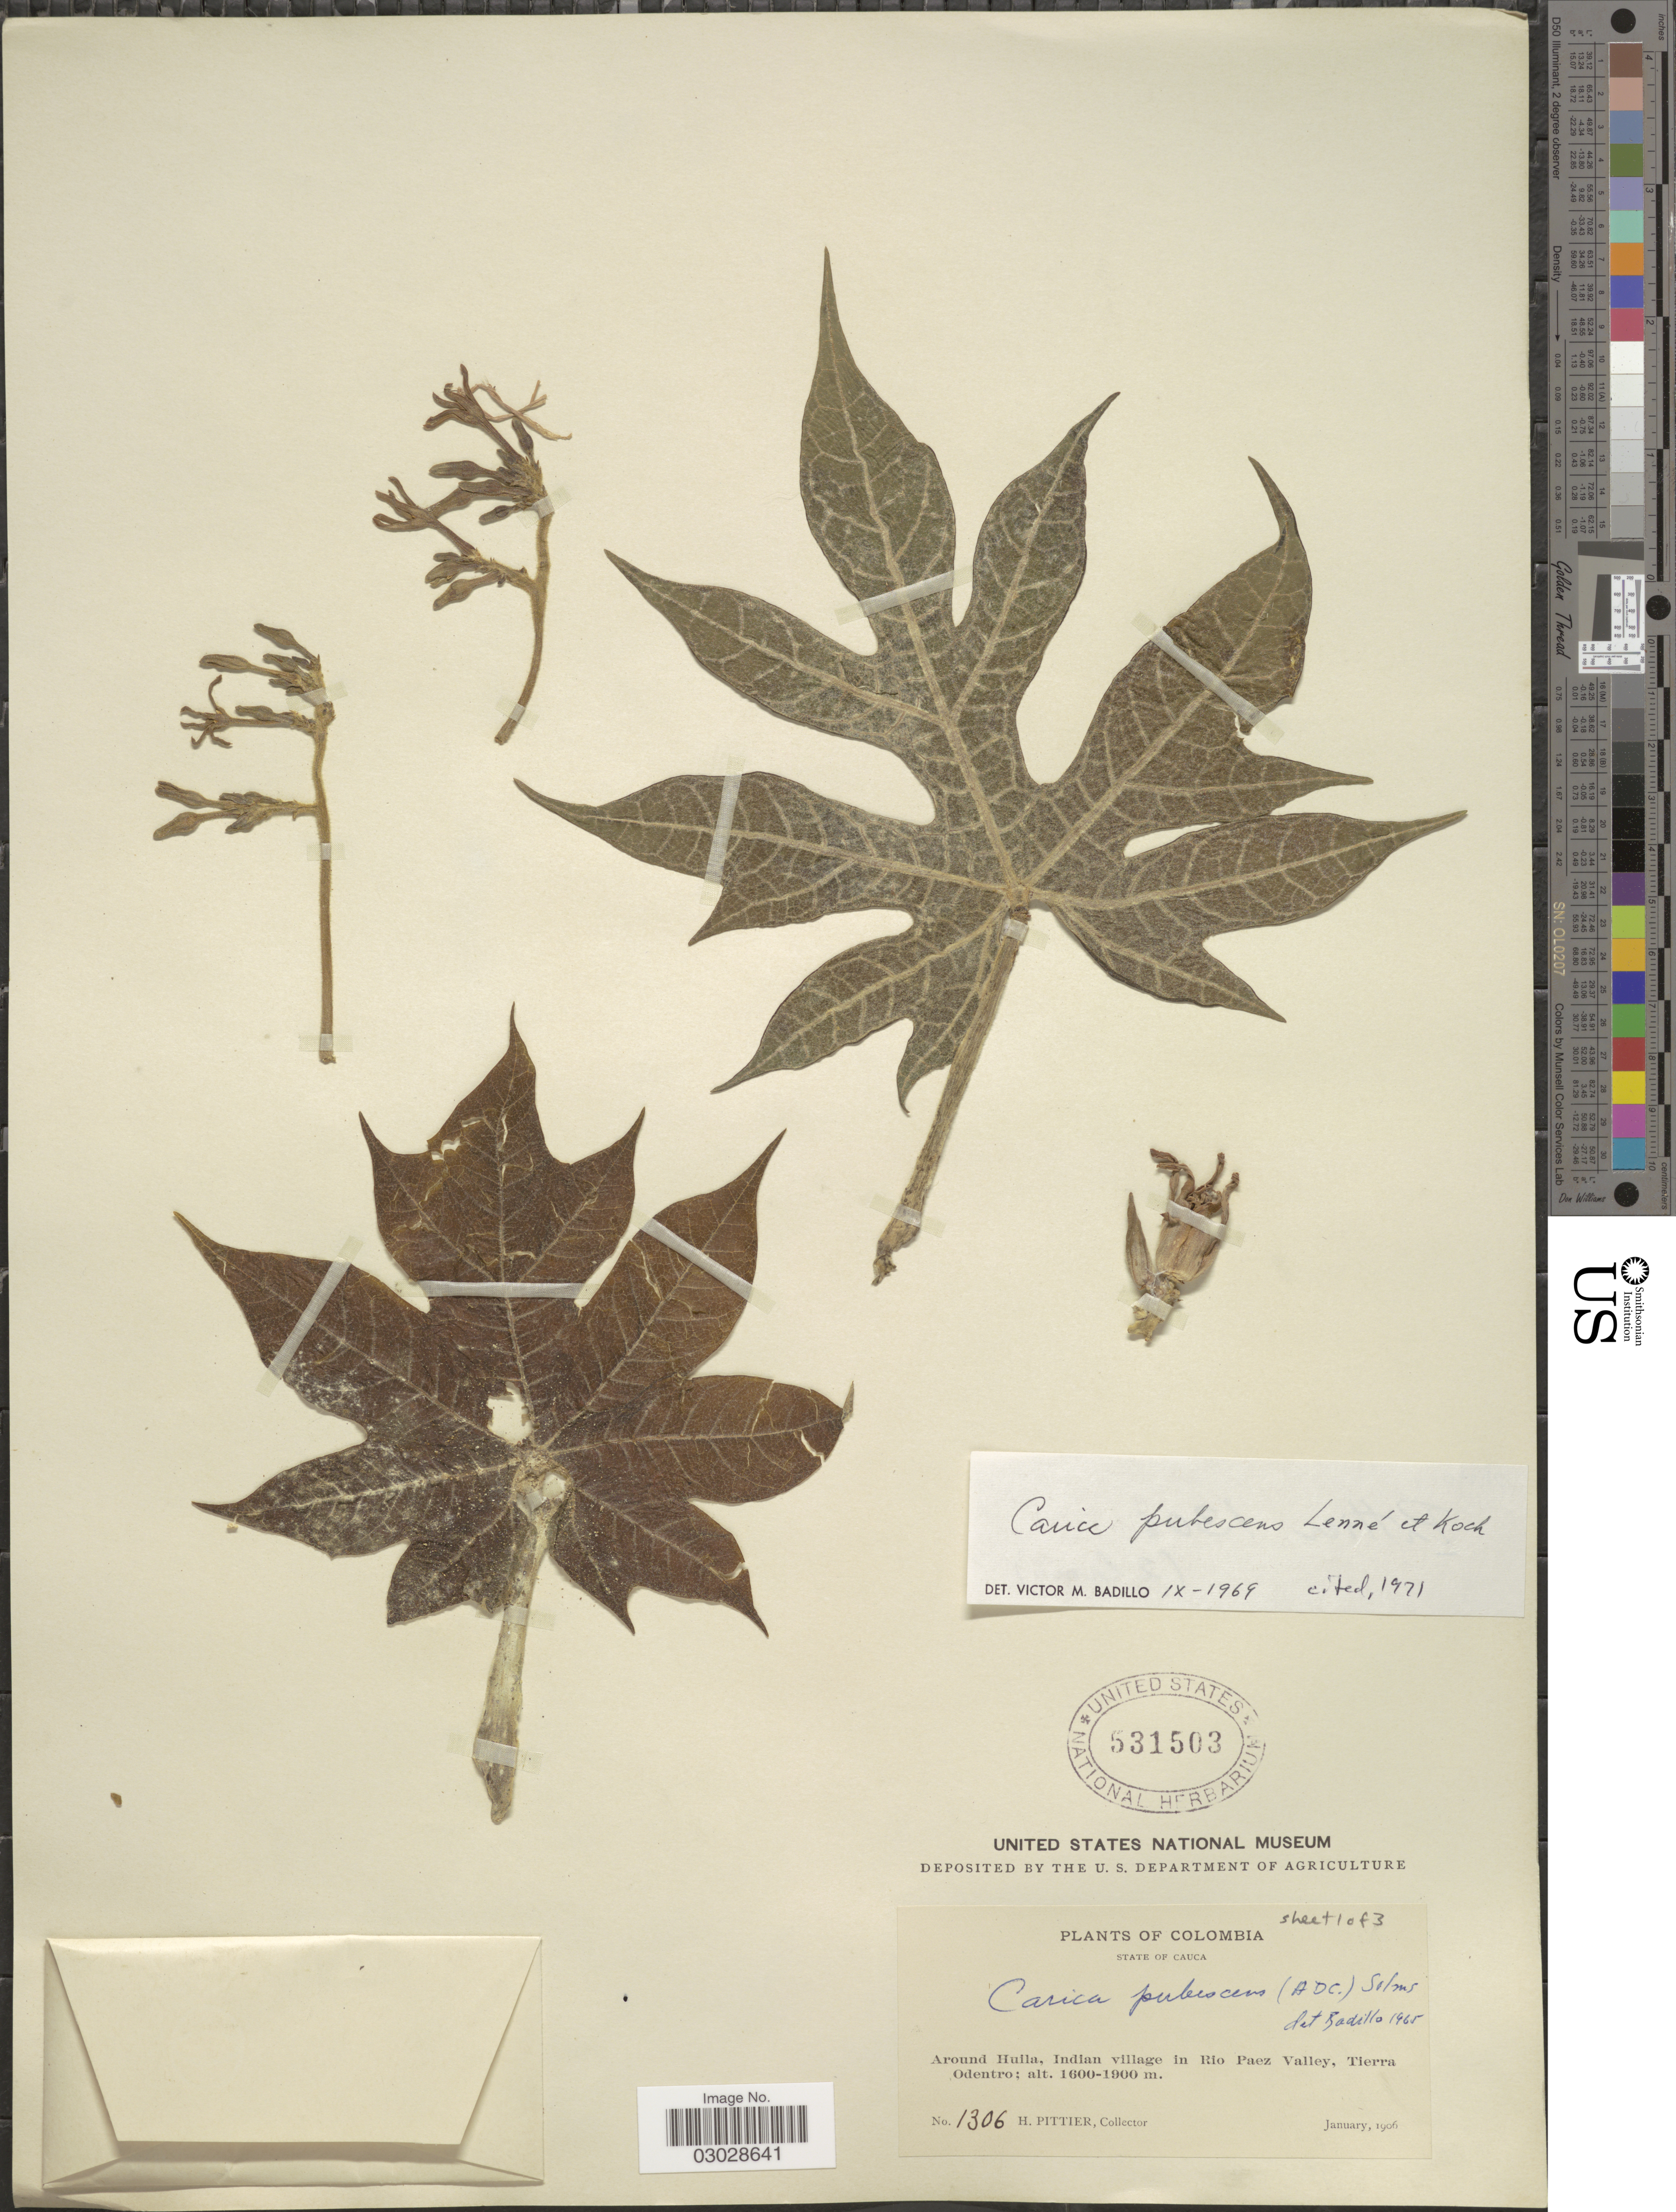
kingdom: Plantae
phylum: Tracheophyta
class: Magnoliopsida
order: Brassicales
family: Caricaceae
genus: Vasconcellea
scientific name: Vasconcellea pubescens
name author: A. DC.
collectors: H. F. Pittier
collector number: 1306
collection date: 1906-01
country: Colombia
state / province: Cauca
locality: Around Huila, Indian village in Rio Paez Valley, Tierra Odentro.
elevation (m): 1600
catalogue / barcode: US 531503